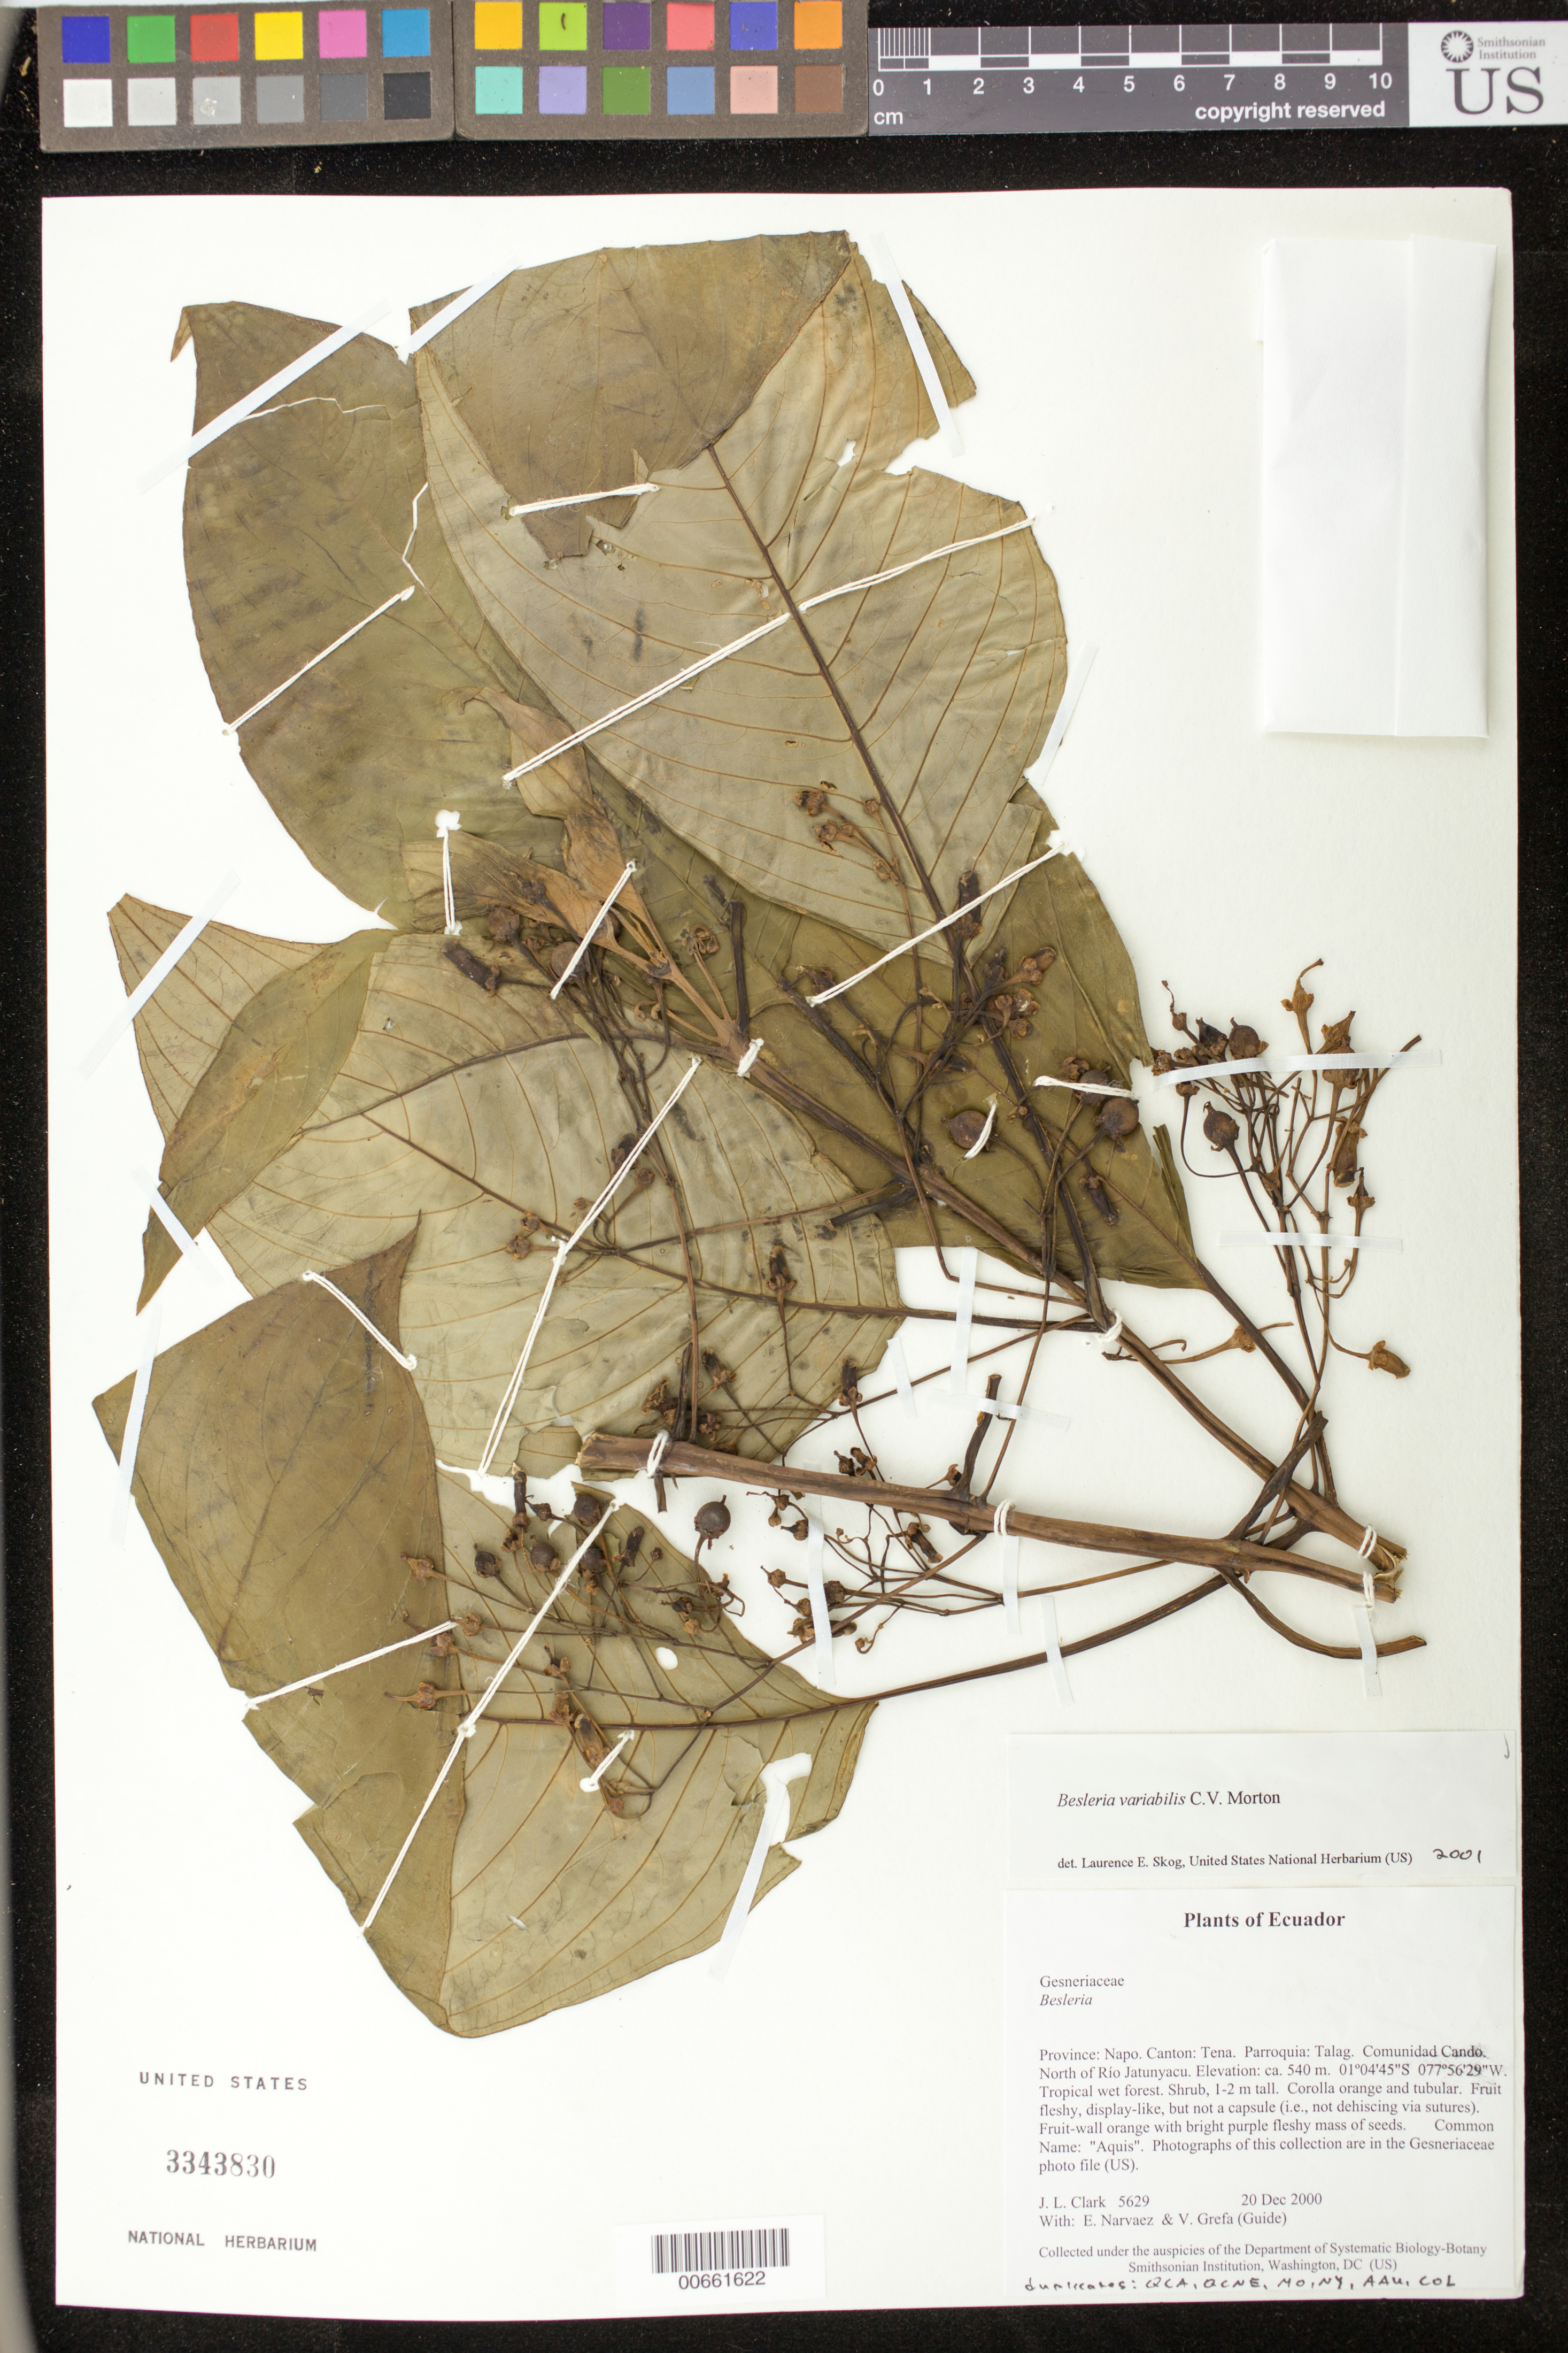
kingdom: Plantae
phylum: Tracheophyta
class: Magnoliopsida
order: Lamiales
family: Gesneriaceae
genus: Besleria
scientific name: Besleria variabilis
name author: C.V. Morton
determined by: Skog, Laurence E.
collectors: J. L. Clark, E. Narváez & V. Grefa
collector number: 5629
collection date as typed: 20 Dec 2000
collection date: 2000-12-20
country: Ecuador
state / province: Napo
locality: Cantón: Tena. Parroquia: Talag. Comunidad Cando. North of Río Jatunyacu.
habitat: Tropical wet forest.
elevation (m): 540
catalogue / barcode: US 3343830